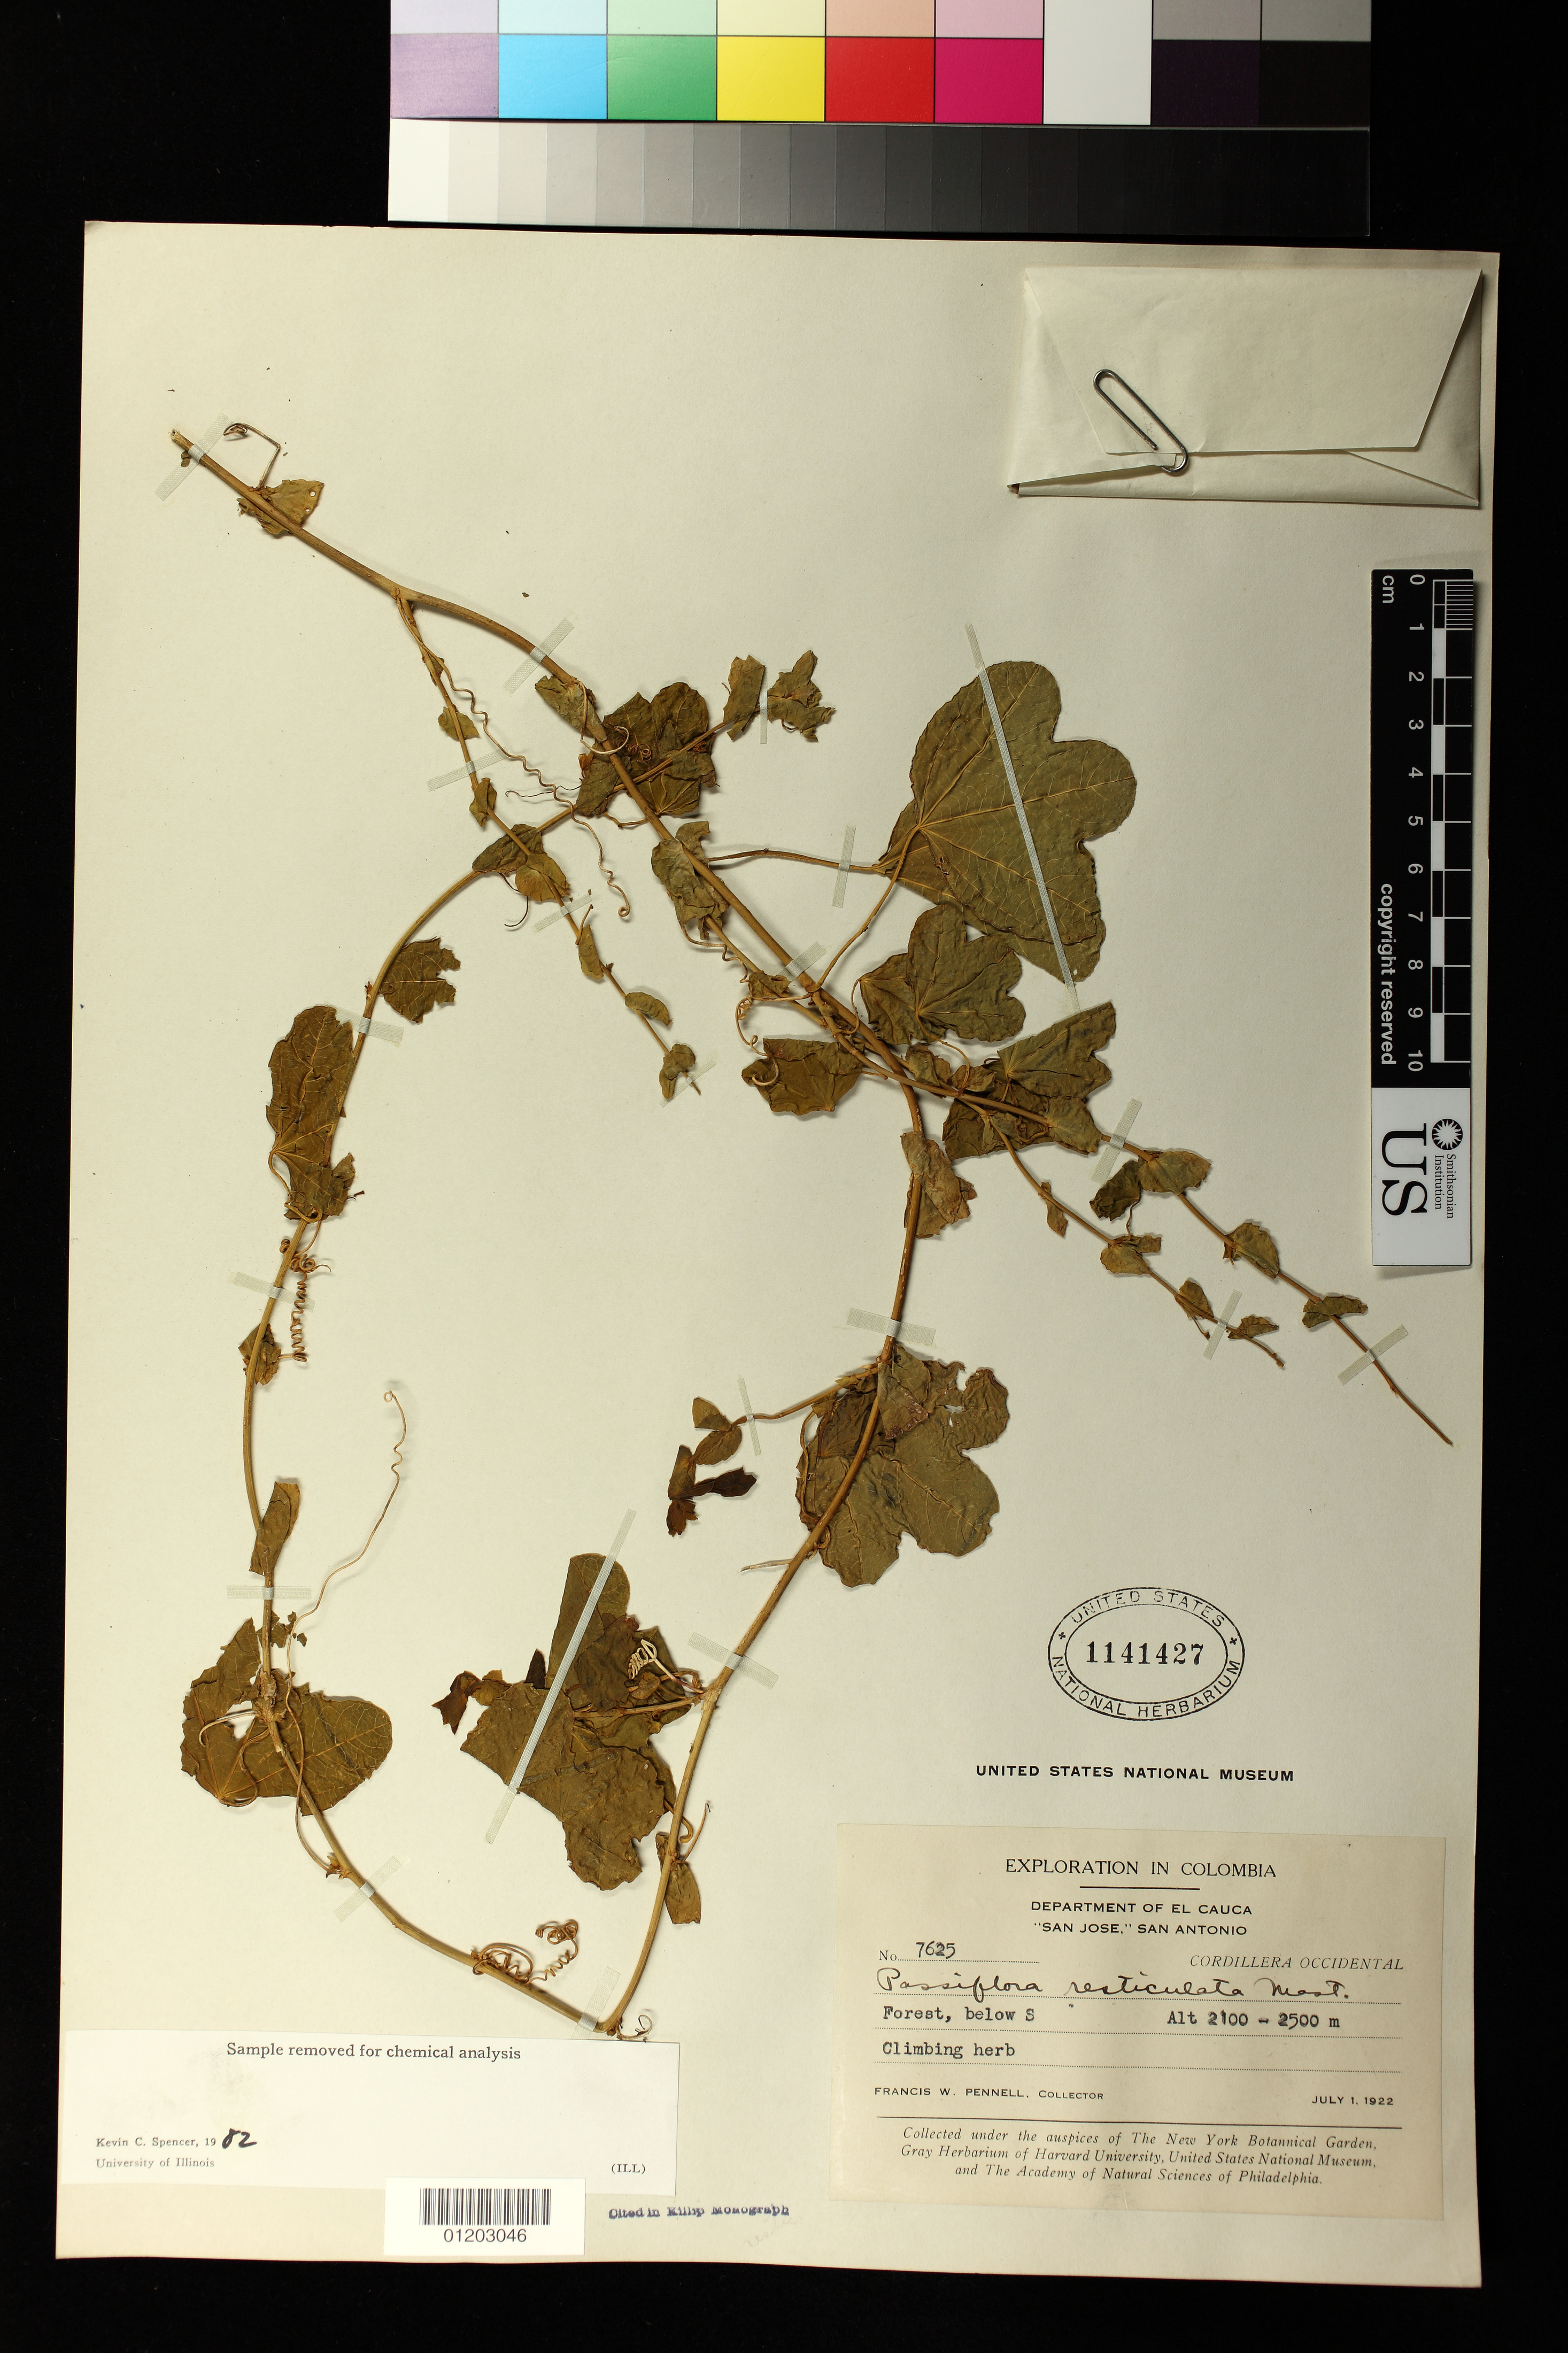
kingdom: Plantae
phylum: Tracheophyta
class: Magnoliopsida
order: Malpighiales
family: Passifloraceae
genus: Passiflora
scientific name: Passiflora resticulata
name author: Mast. & André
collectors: F. W. Pennell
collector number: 7625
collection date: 1922-07-01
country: Colombia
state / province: Cauca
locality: "Sam Jose," San Antonio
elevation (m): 2100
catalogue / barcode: US 1141427